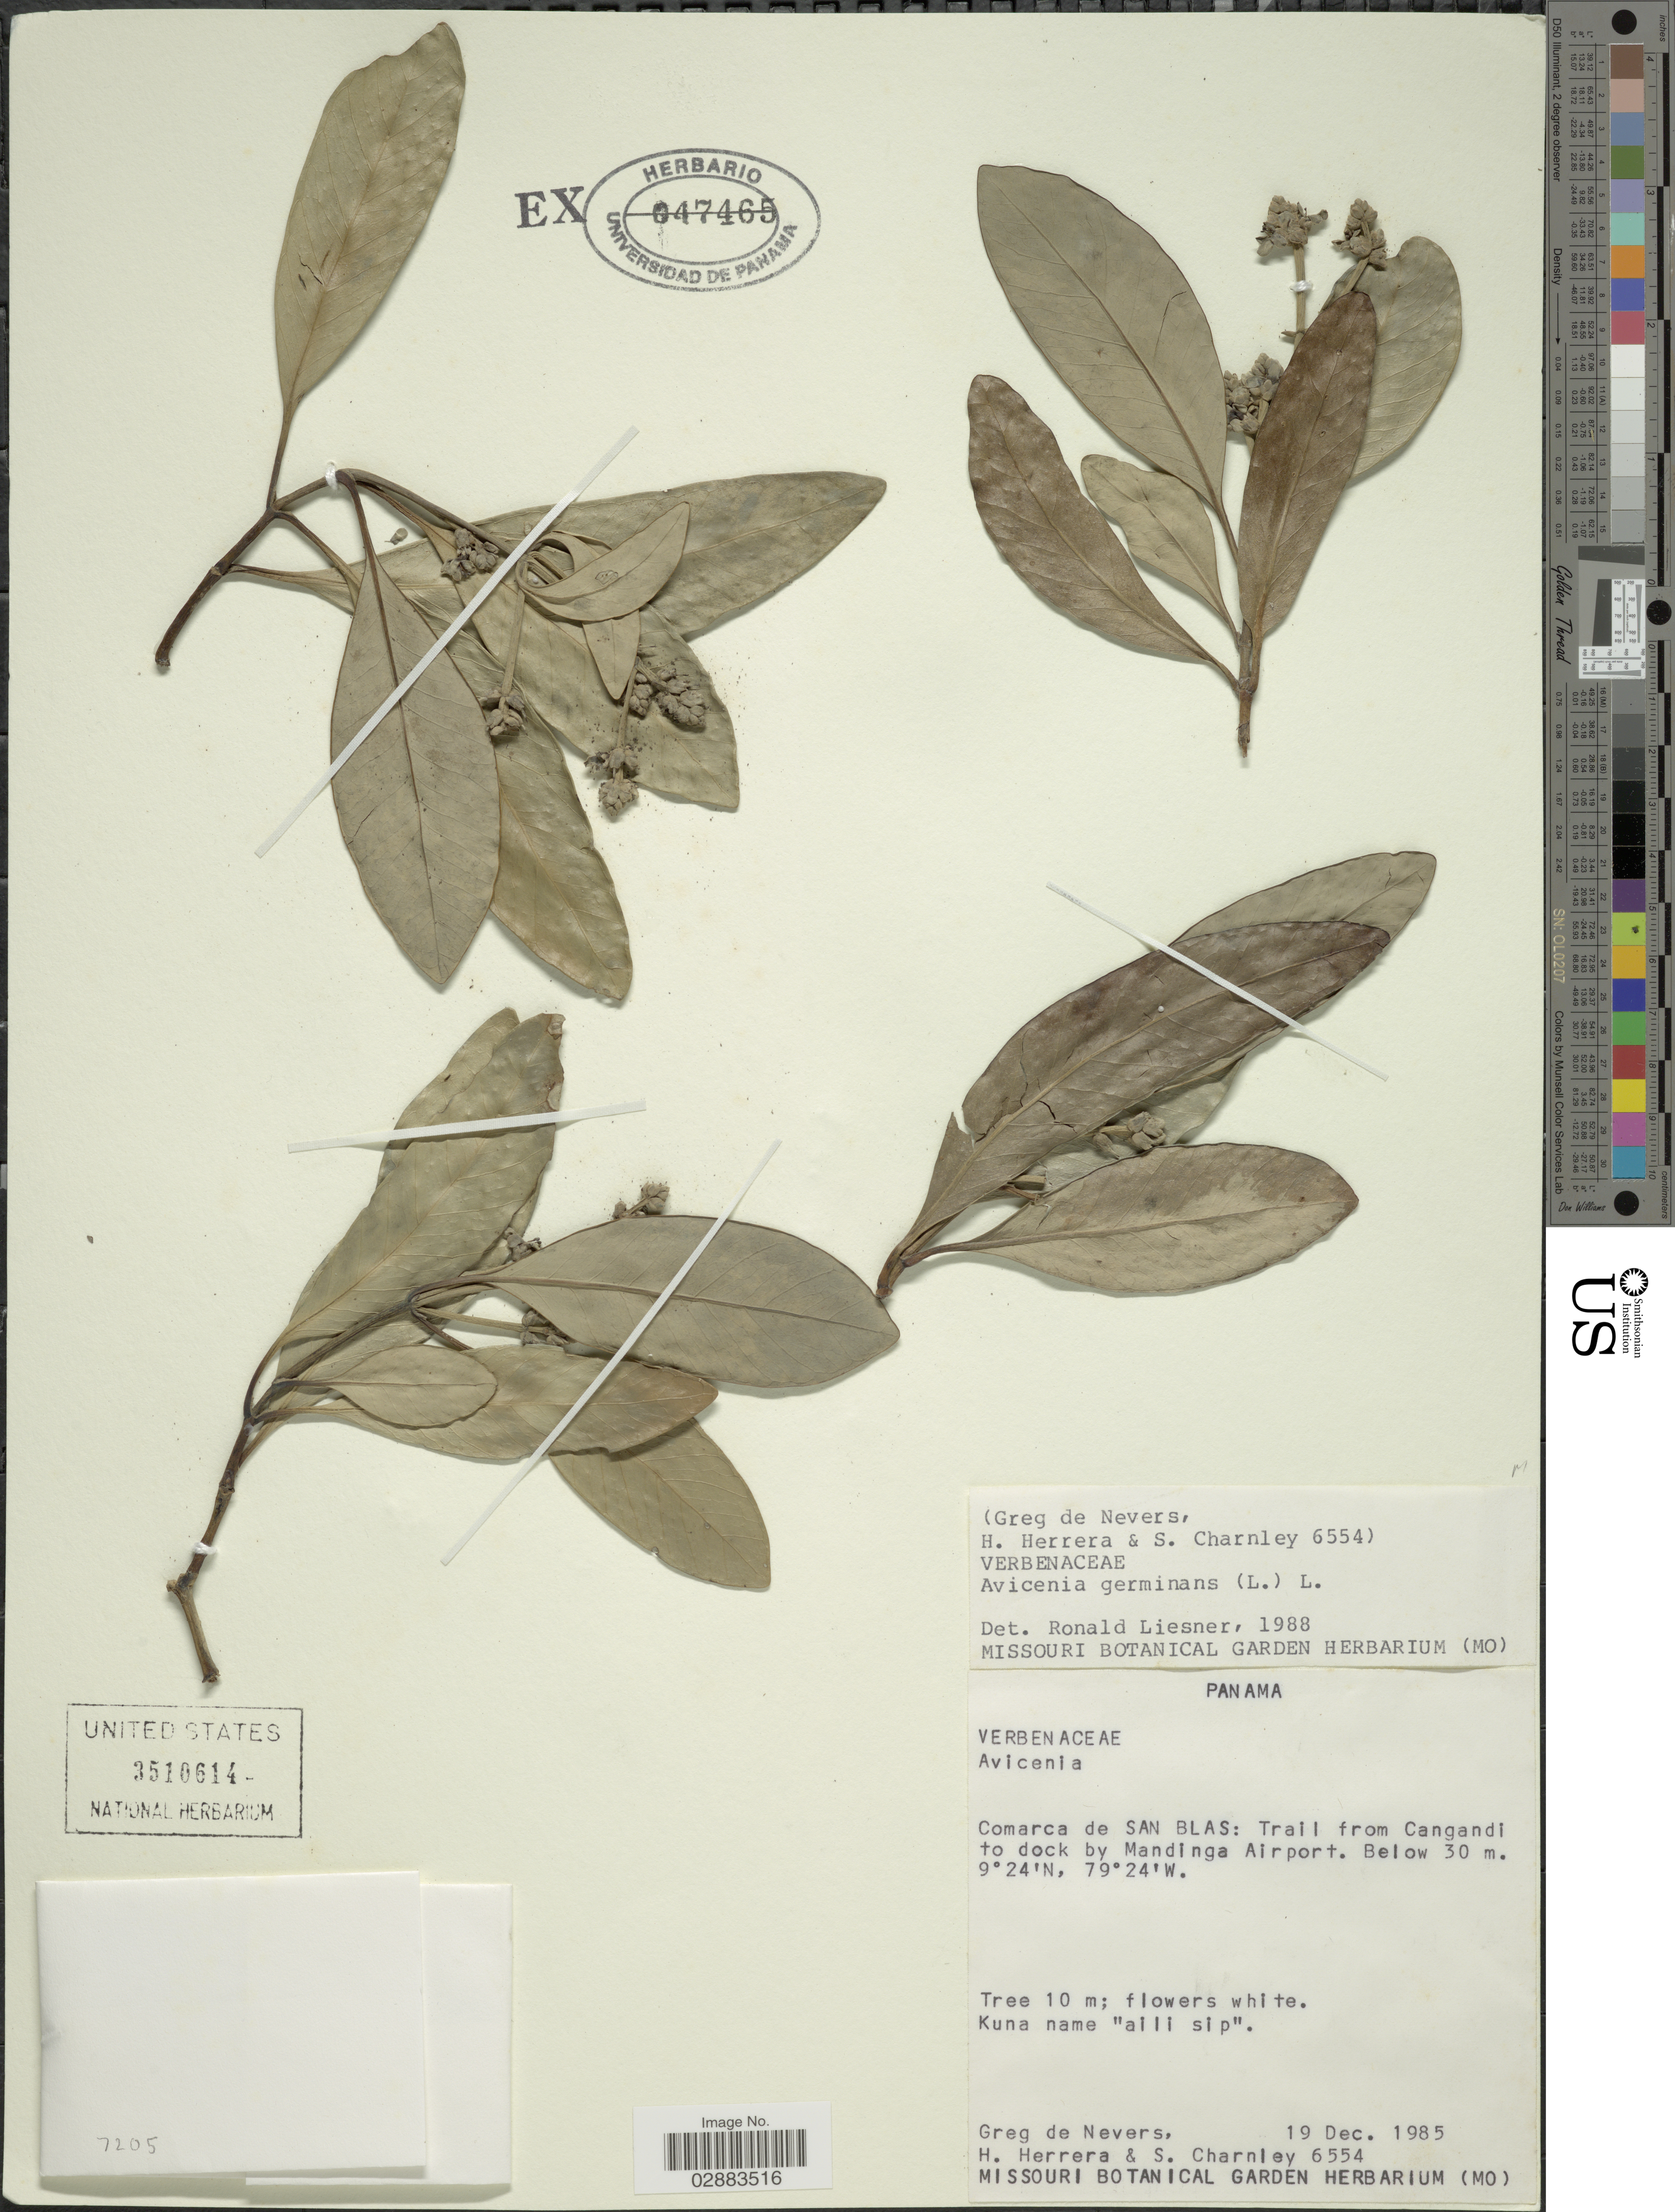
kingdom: Plantae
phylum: Tracheophyta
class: Magnoliopsida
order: Lamiales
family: Acanthaceae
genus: Avicennia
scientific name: Avicennia germinans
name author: (L.) L.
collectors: G. Nevers, H. Herrera & S. Charnley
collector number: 6554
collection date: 1985-12-19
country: Panama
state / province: Kuna Yala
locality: Comarca de San Blas: Trail from Cangandi to dock by Mandinga Airport.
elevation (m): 30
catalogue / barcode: US 3510614